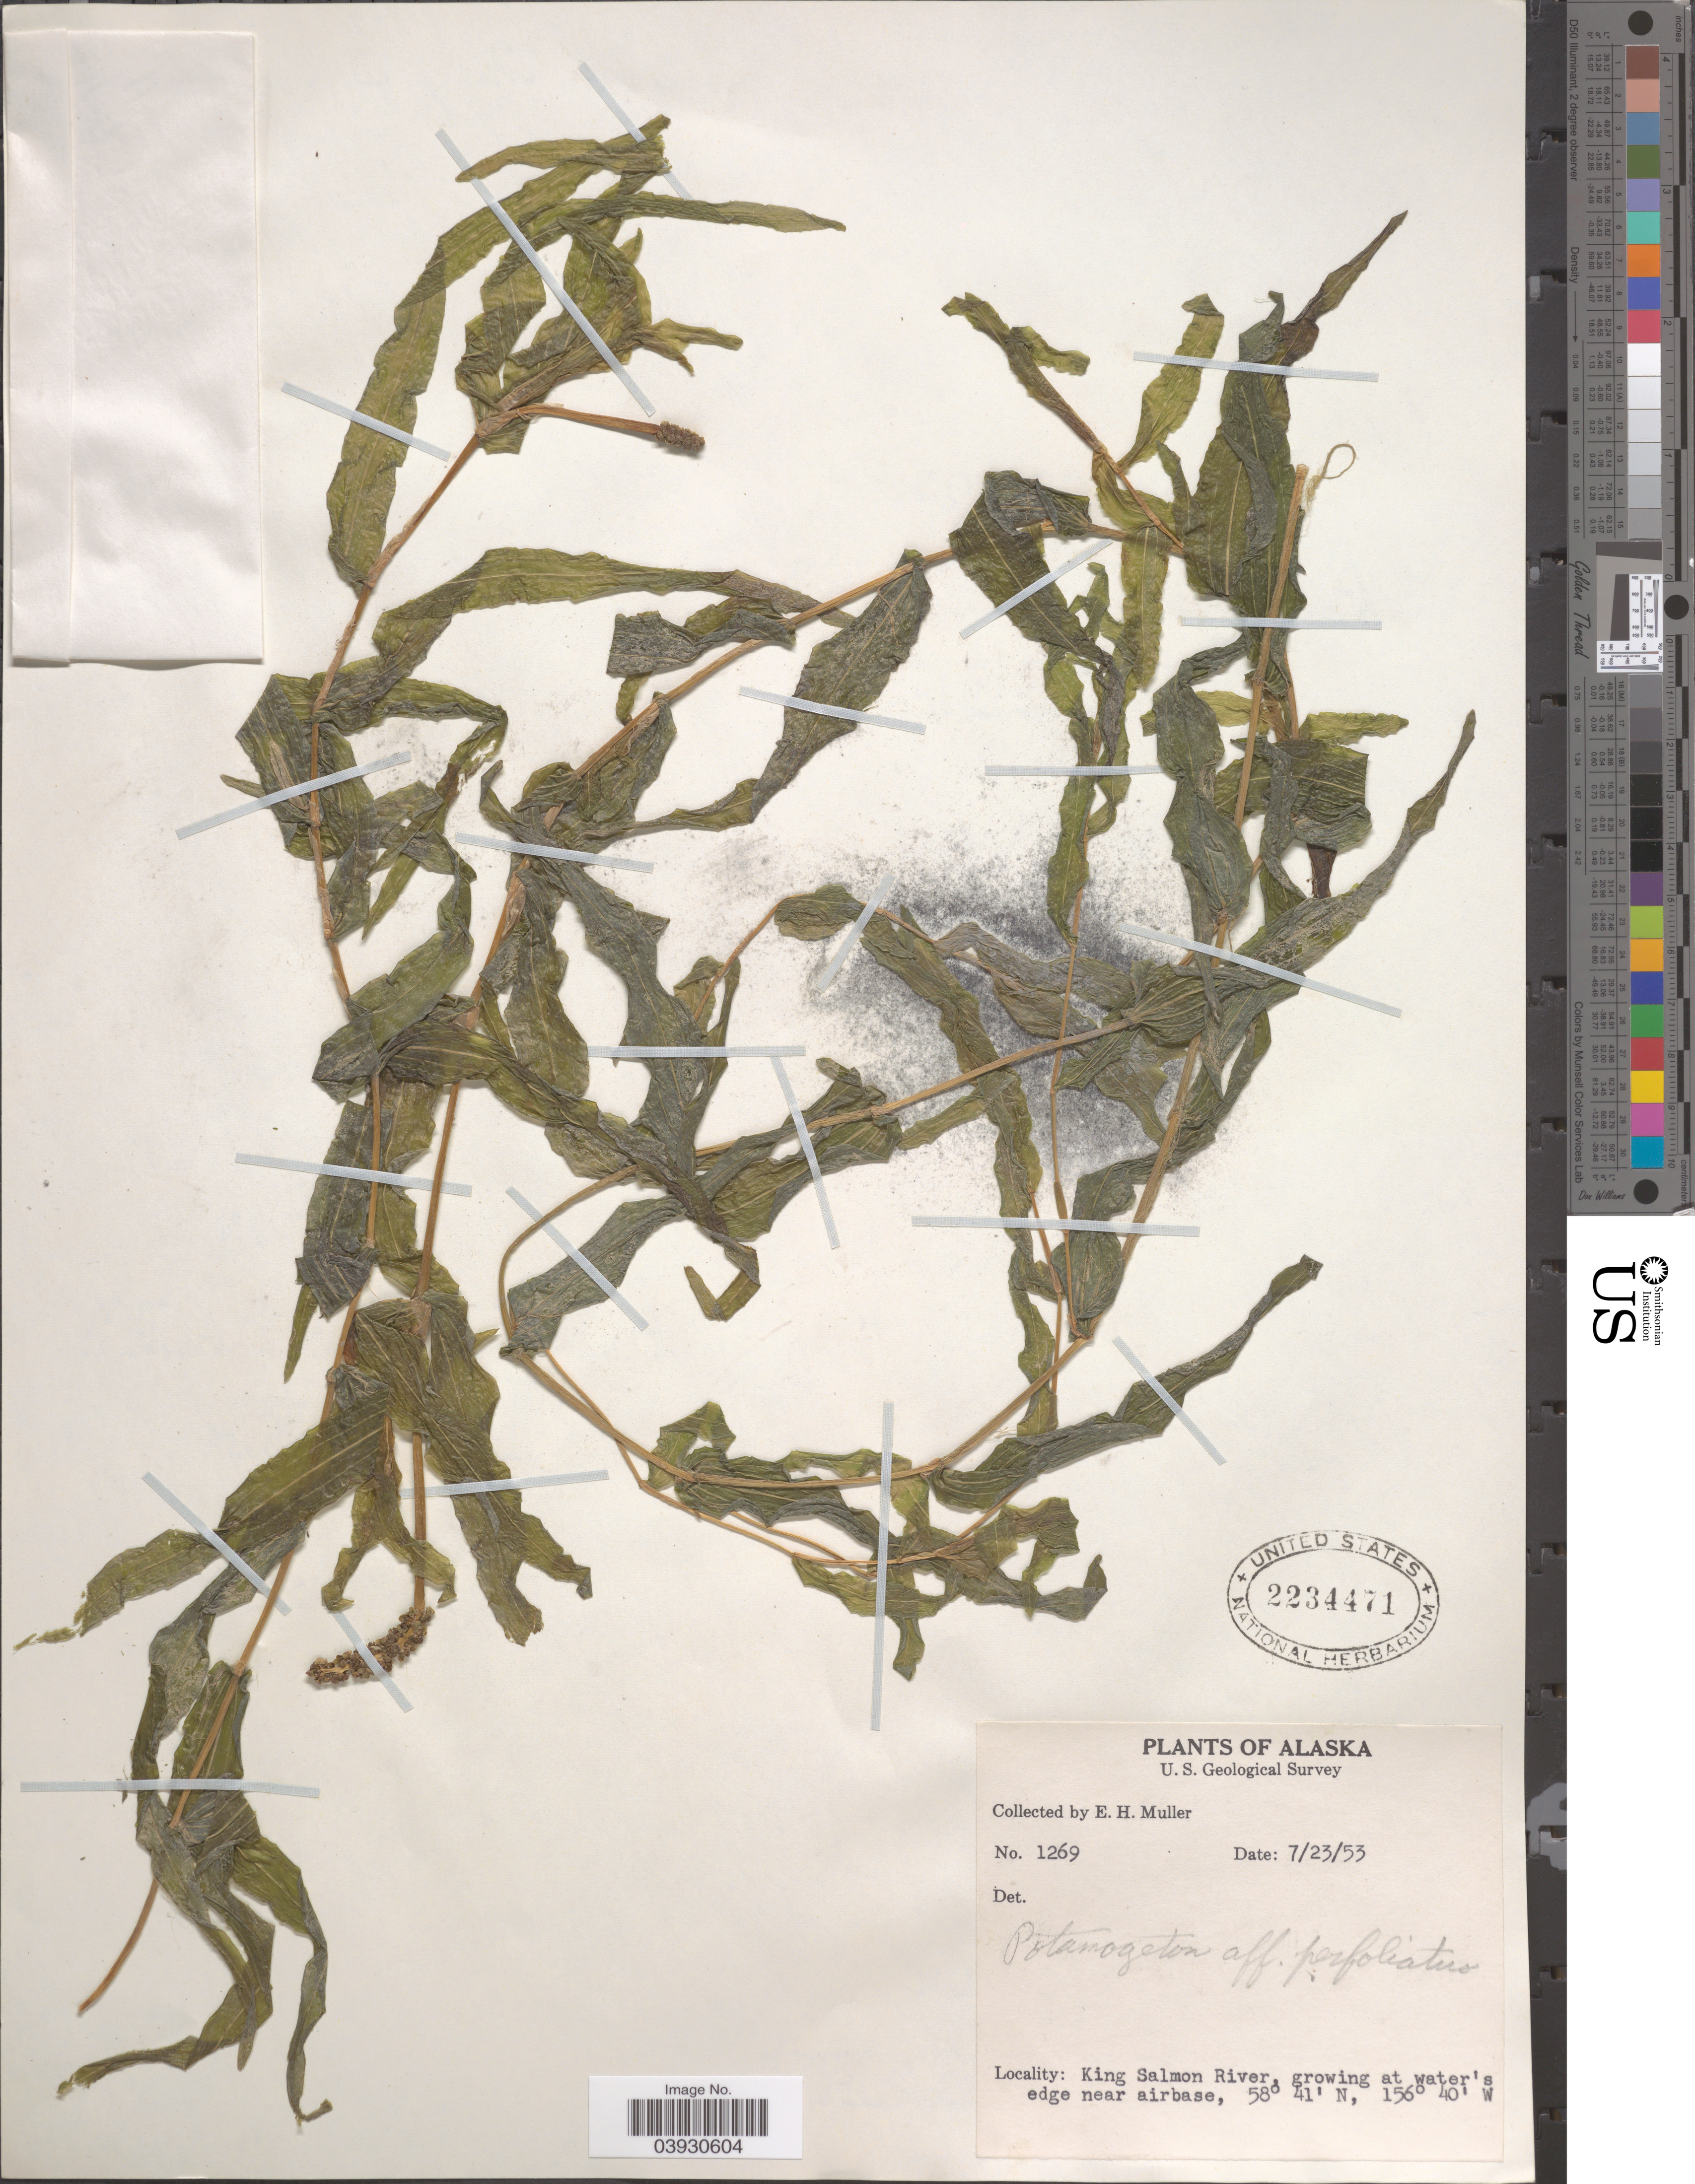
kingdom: Plantae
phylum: Tracheophyta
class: Liliopsida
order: Alismatales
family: Potamogetonaceae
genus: Potamogeton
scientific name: Potamogeton perfoliatus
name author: L.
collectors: E. H. Muller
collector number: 1269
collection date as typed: Transcribed d/m/y: 23/7/53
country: United States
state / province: Alaska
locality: King Salmon River, growing at water's edge near airbase.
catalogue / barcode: US 2234471